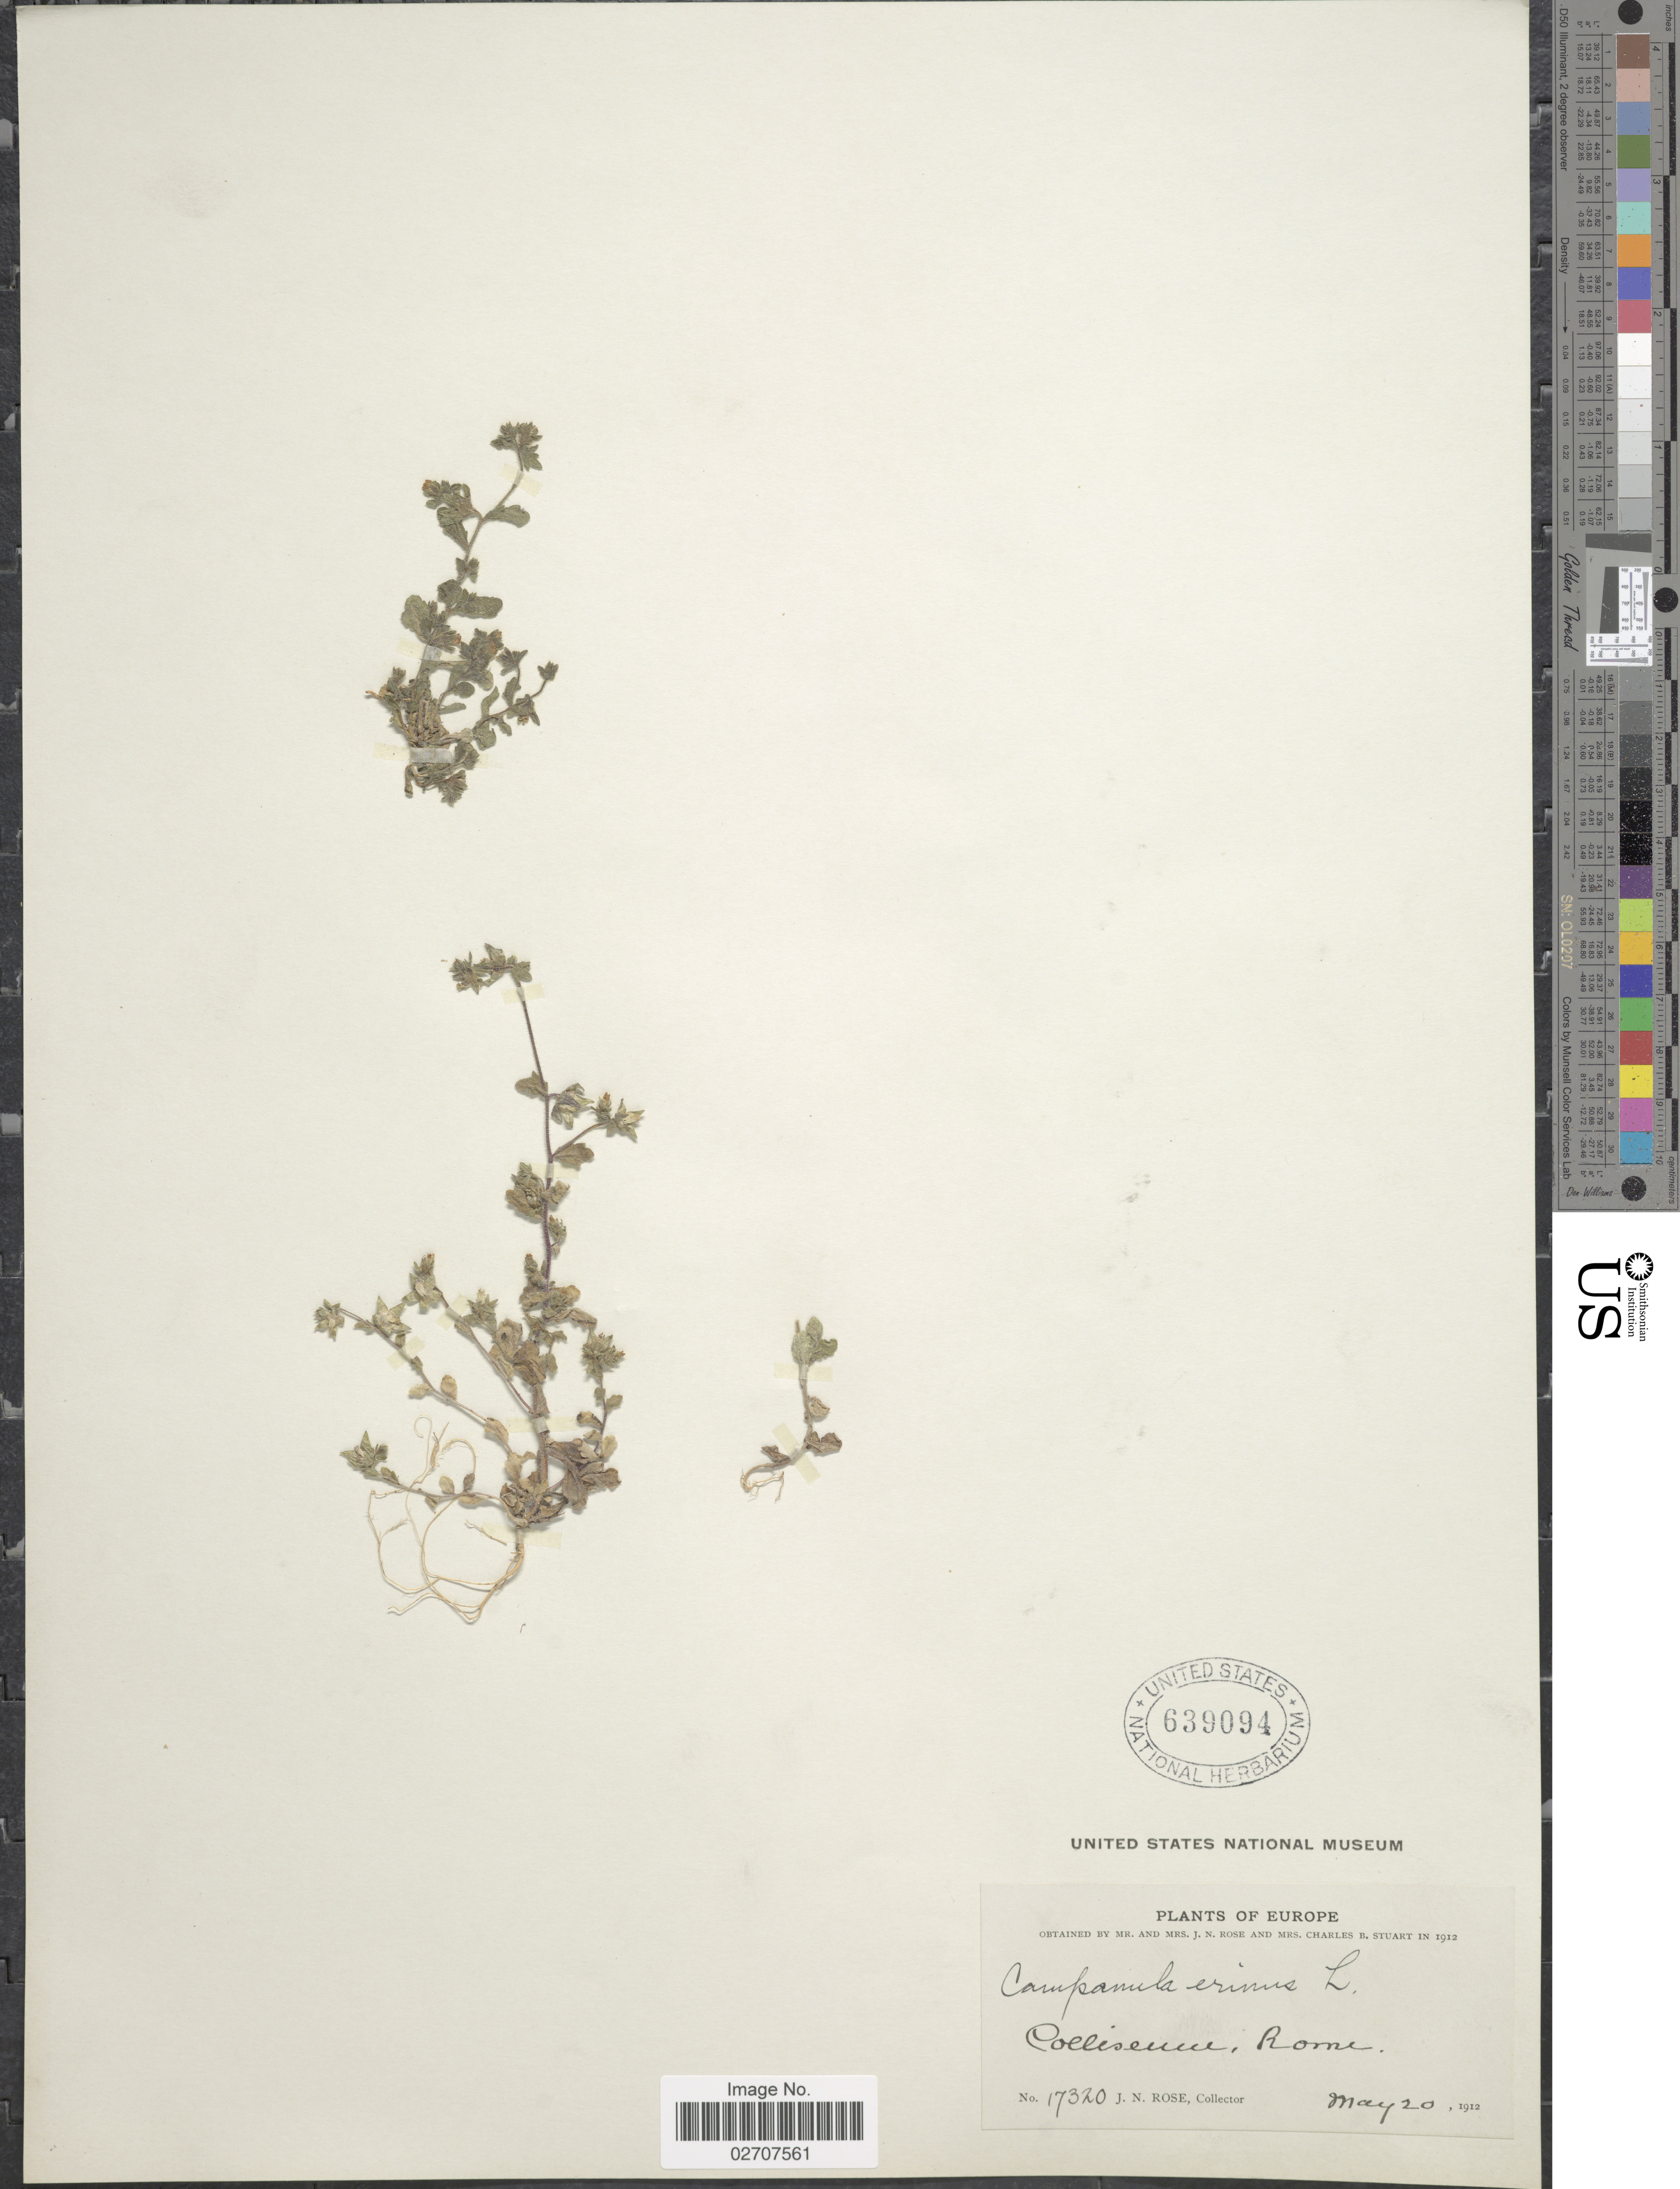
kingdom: Plantae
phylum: Tracheophyta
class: Magnoliopsida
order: Asterales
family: Campanulaceae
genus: Campanula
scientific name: Campanula erinus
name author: L.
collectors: J. N. Rose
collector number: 17320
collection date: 1912-05-20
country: Italy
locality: Colliseum, Rome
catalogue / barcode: US 639094